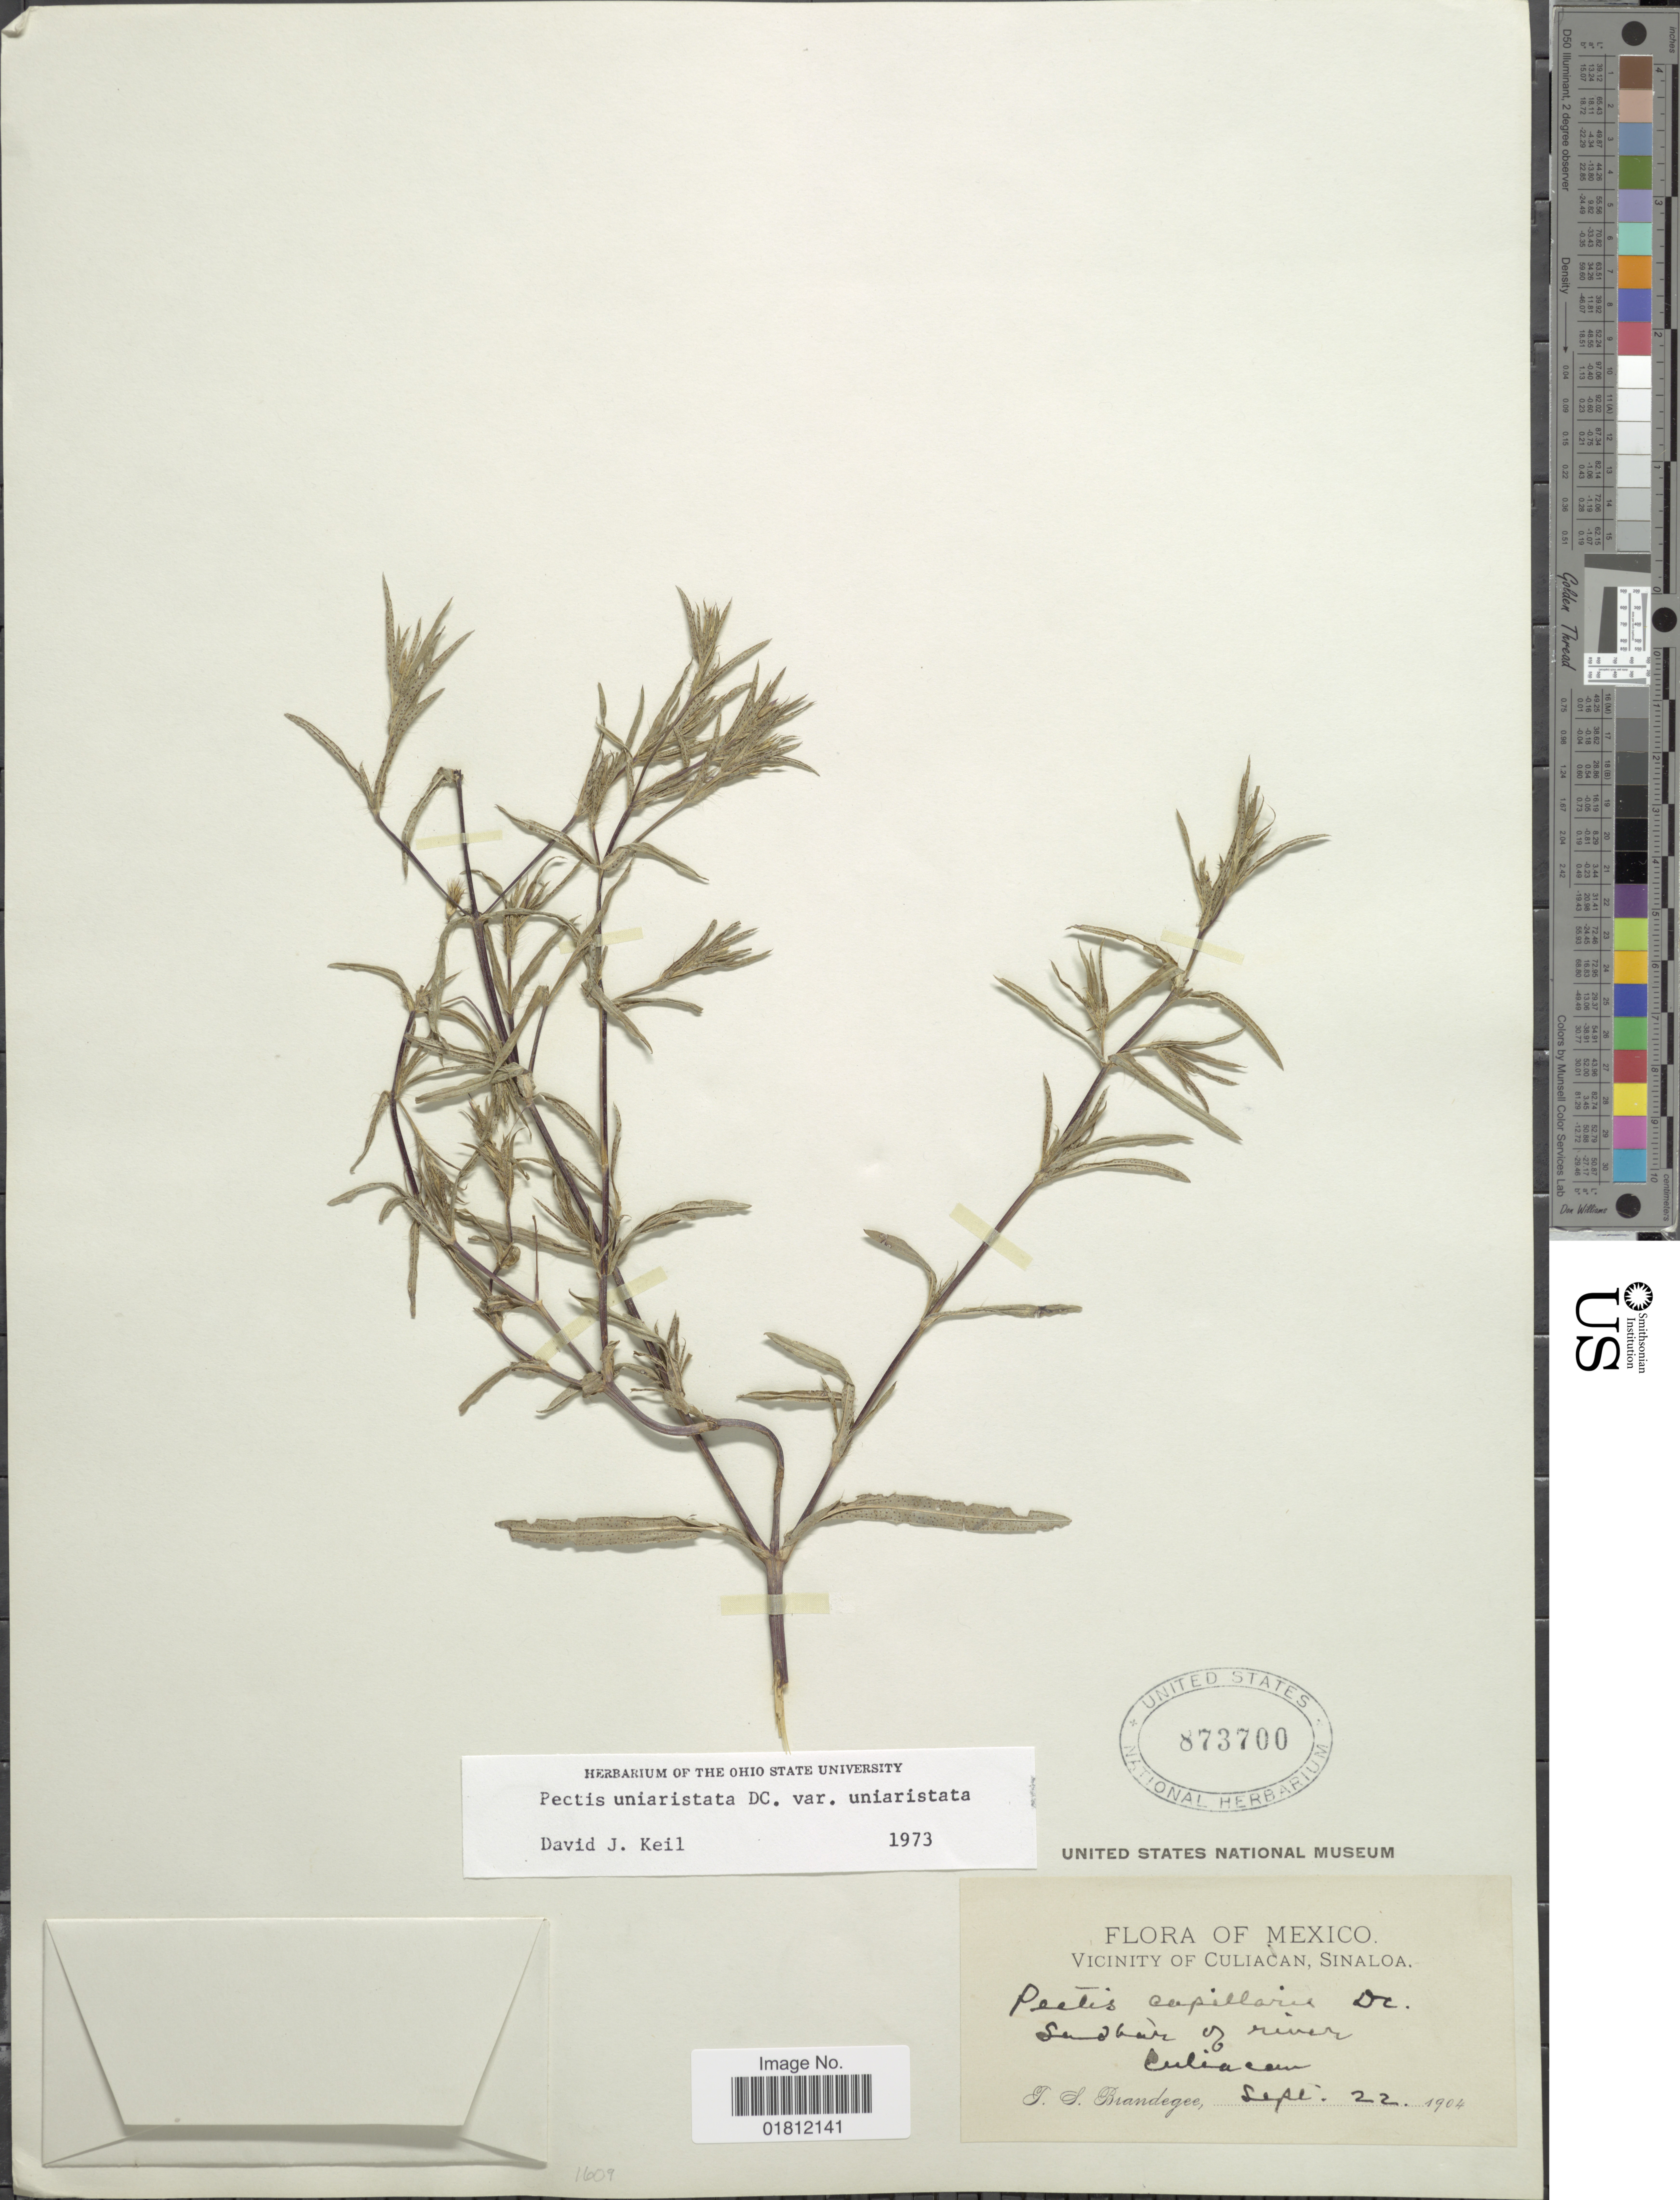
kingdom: Plantae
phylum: Tracheophyta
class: Magnoliopsida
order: Asterales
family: Asteraceae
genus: Pectis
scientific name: Pectis uniaristata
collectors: T. S. Brandegee (herbarium)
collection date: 1904-09-22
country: Mexico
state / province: Sinaloa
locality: Vicinity of Culiacan, Sinaloa. Sandbar of river Culiacan.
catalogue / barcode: US 873700